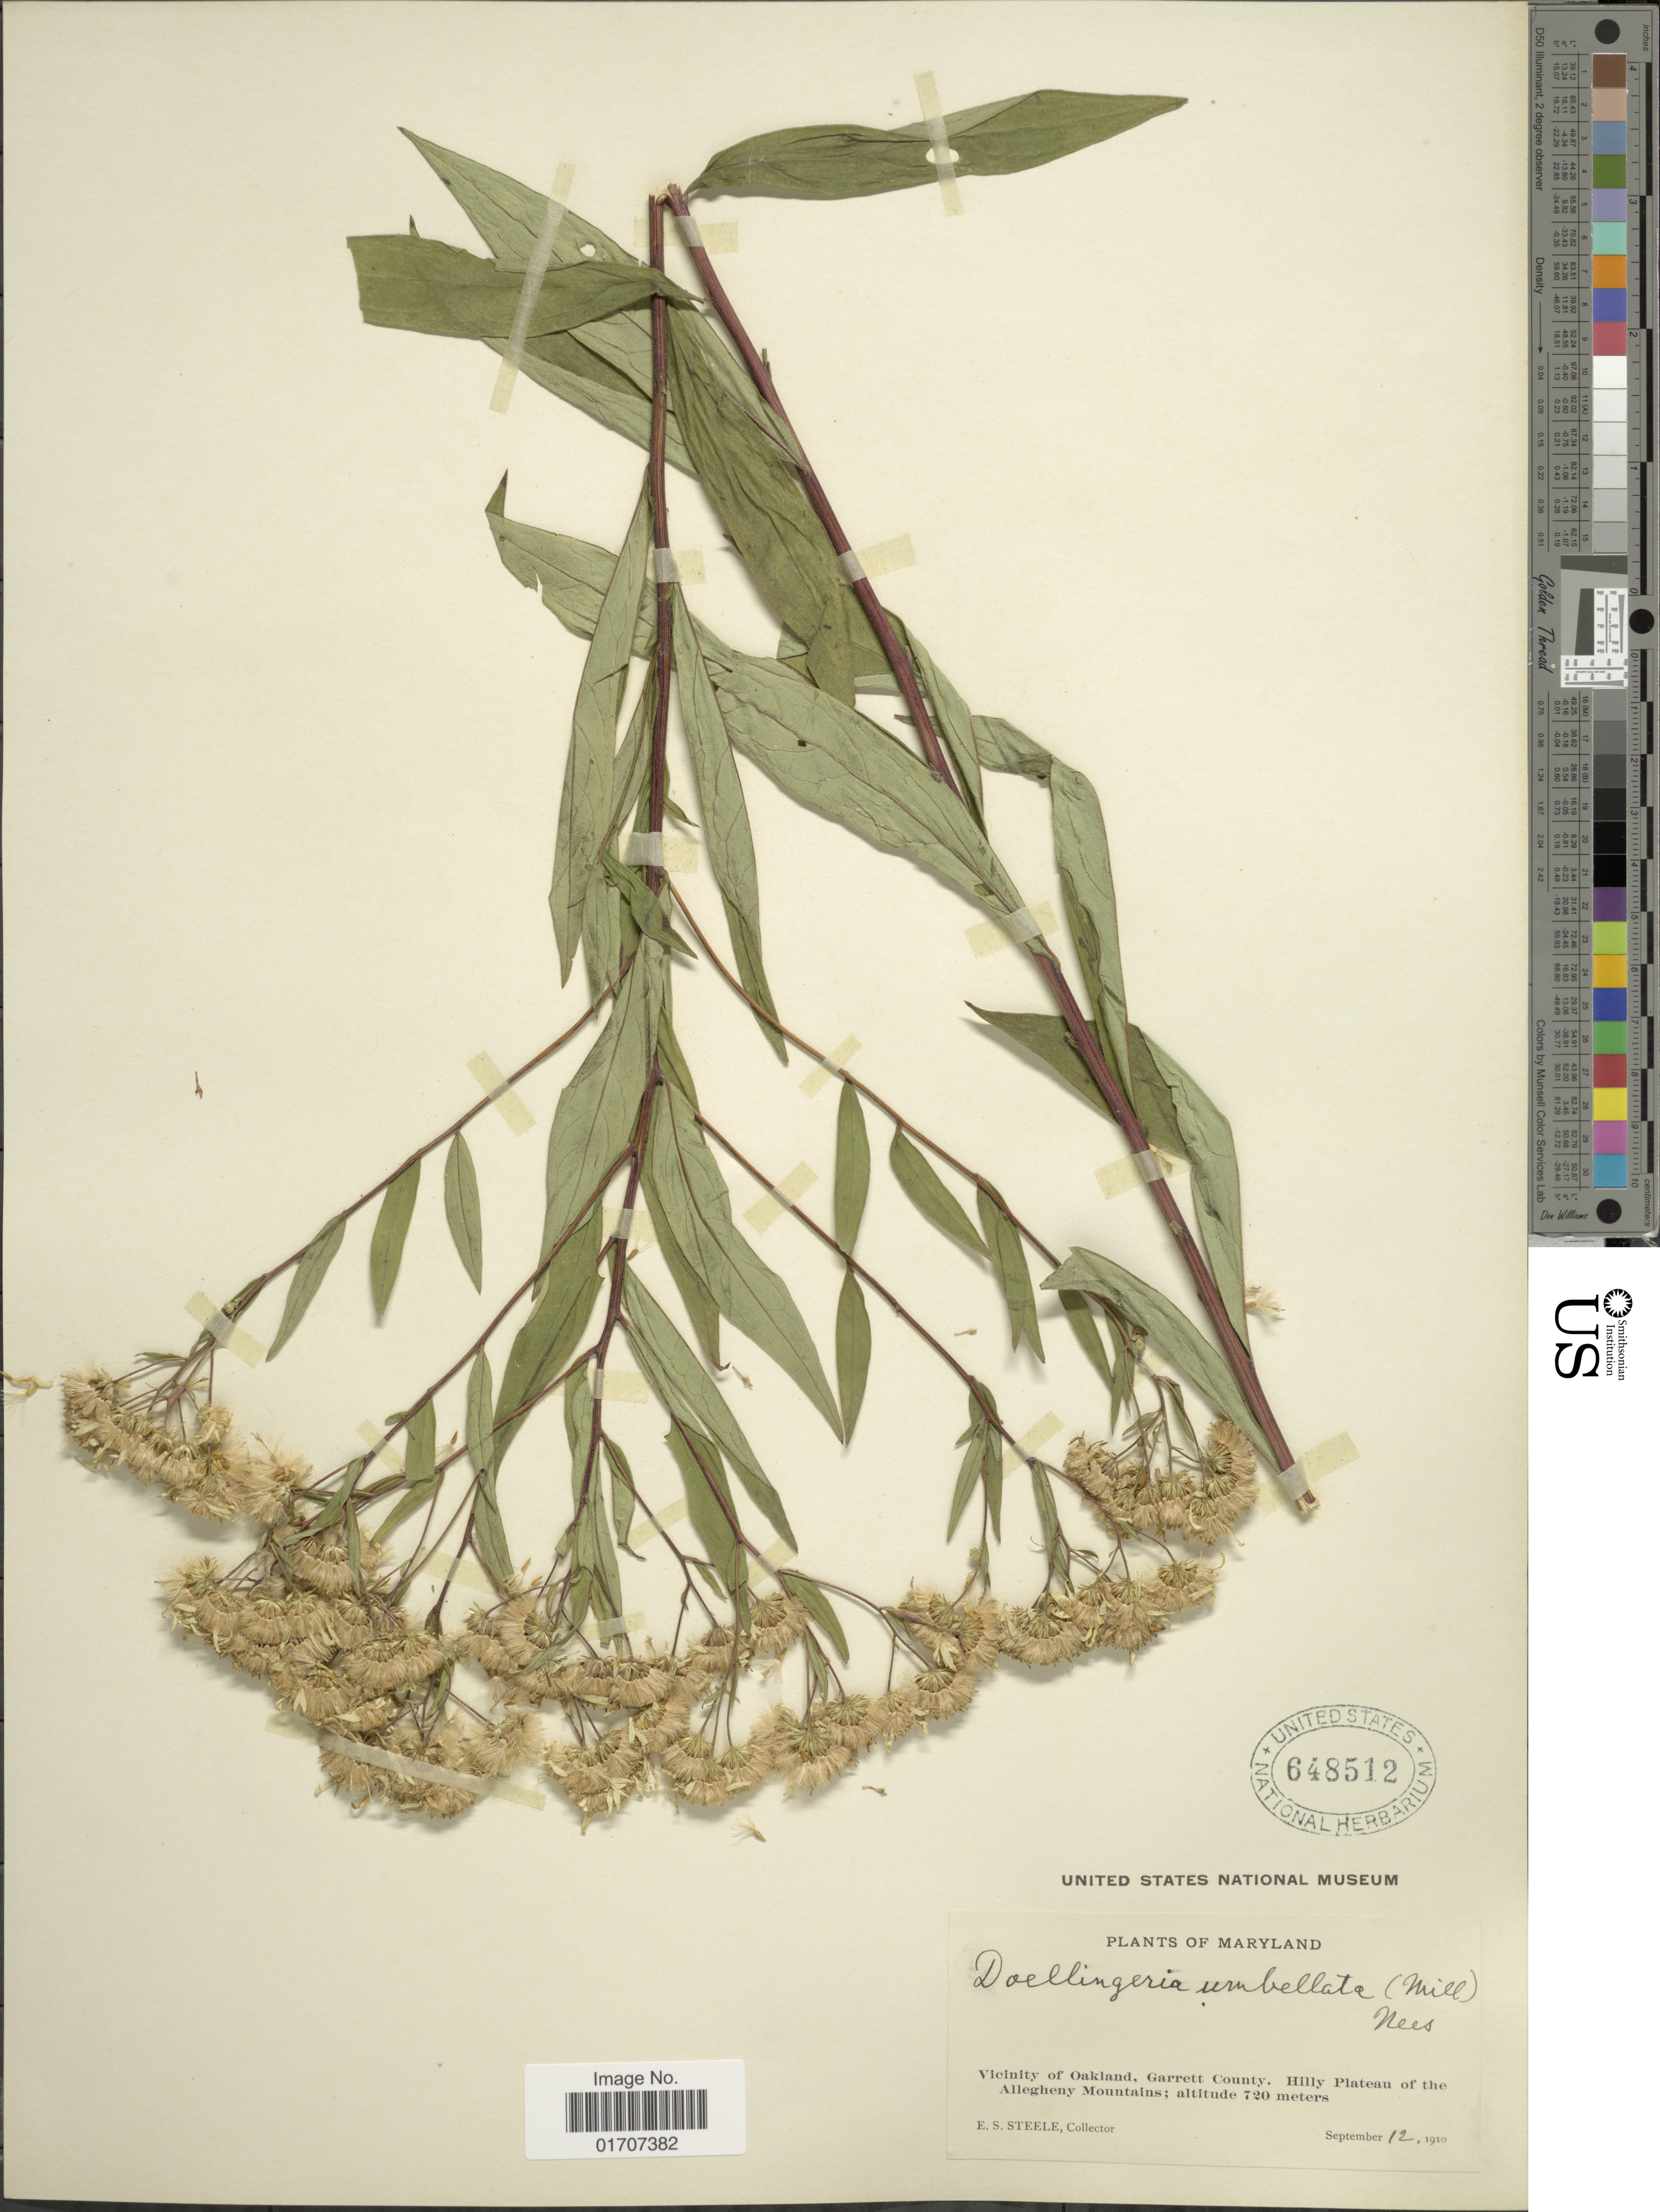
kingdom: Plantae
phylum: Tracheophyta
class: Magnoliopsida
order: Asterales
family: Asteraceae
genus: Doellingeria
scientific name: Doellingeria umbellata var. umbellata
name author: Nees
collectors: E. Steele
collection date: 1910-09-12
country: United States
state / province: Maryland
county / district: Garrett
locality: Vicinity of Oakland, Garrett County, Hilly Plateau of the Allegheny Mountains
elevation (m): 720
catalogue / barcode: US 648512